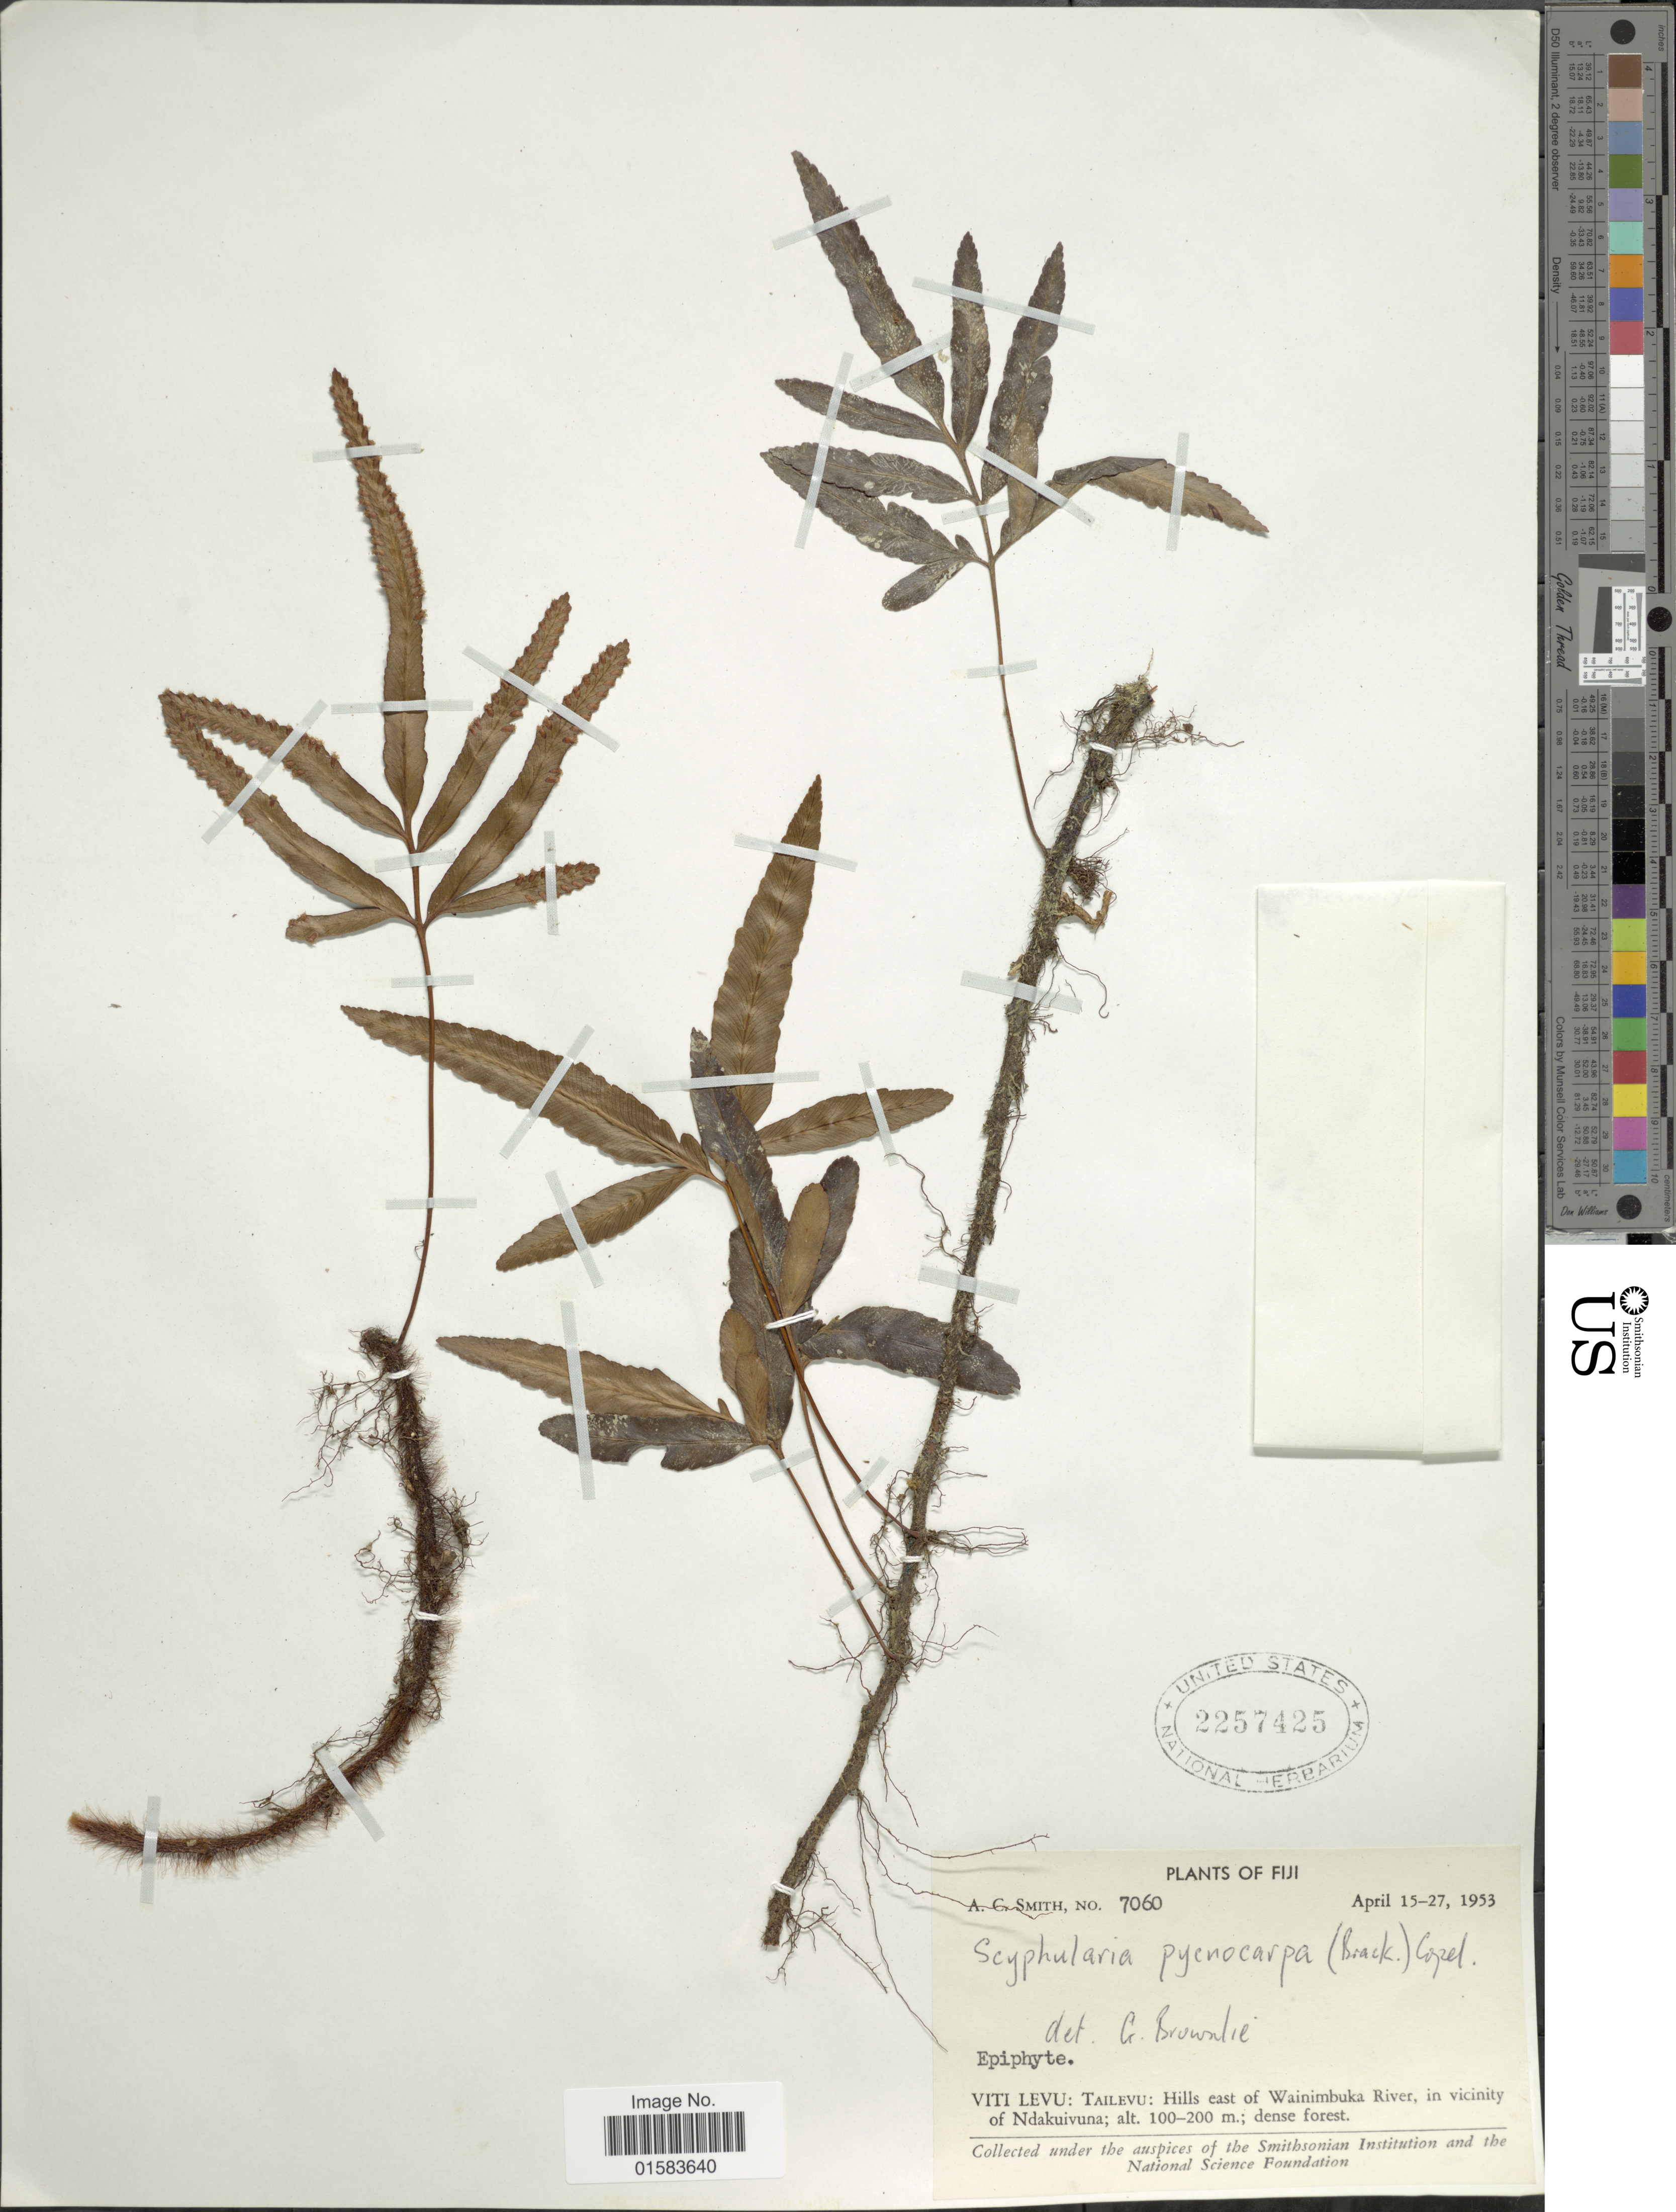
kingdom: Plantae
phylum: Tracheophyta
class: Polypodiopsida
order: Polypodiales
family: Davalliaceae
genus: Davallia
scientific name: Davallia pentaphylla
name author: Blume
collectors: A. C. Smith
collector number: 7060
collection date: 1953-04-15/1953-04-27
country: Fiji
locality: Viti Levu; Tailevu Hills east of Wainimbuka River, in vicinity of Ndakuivuna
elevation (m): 100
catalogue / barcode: US 2257425